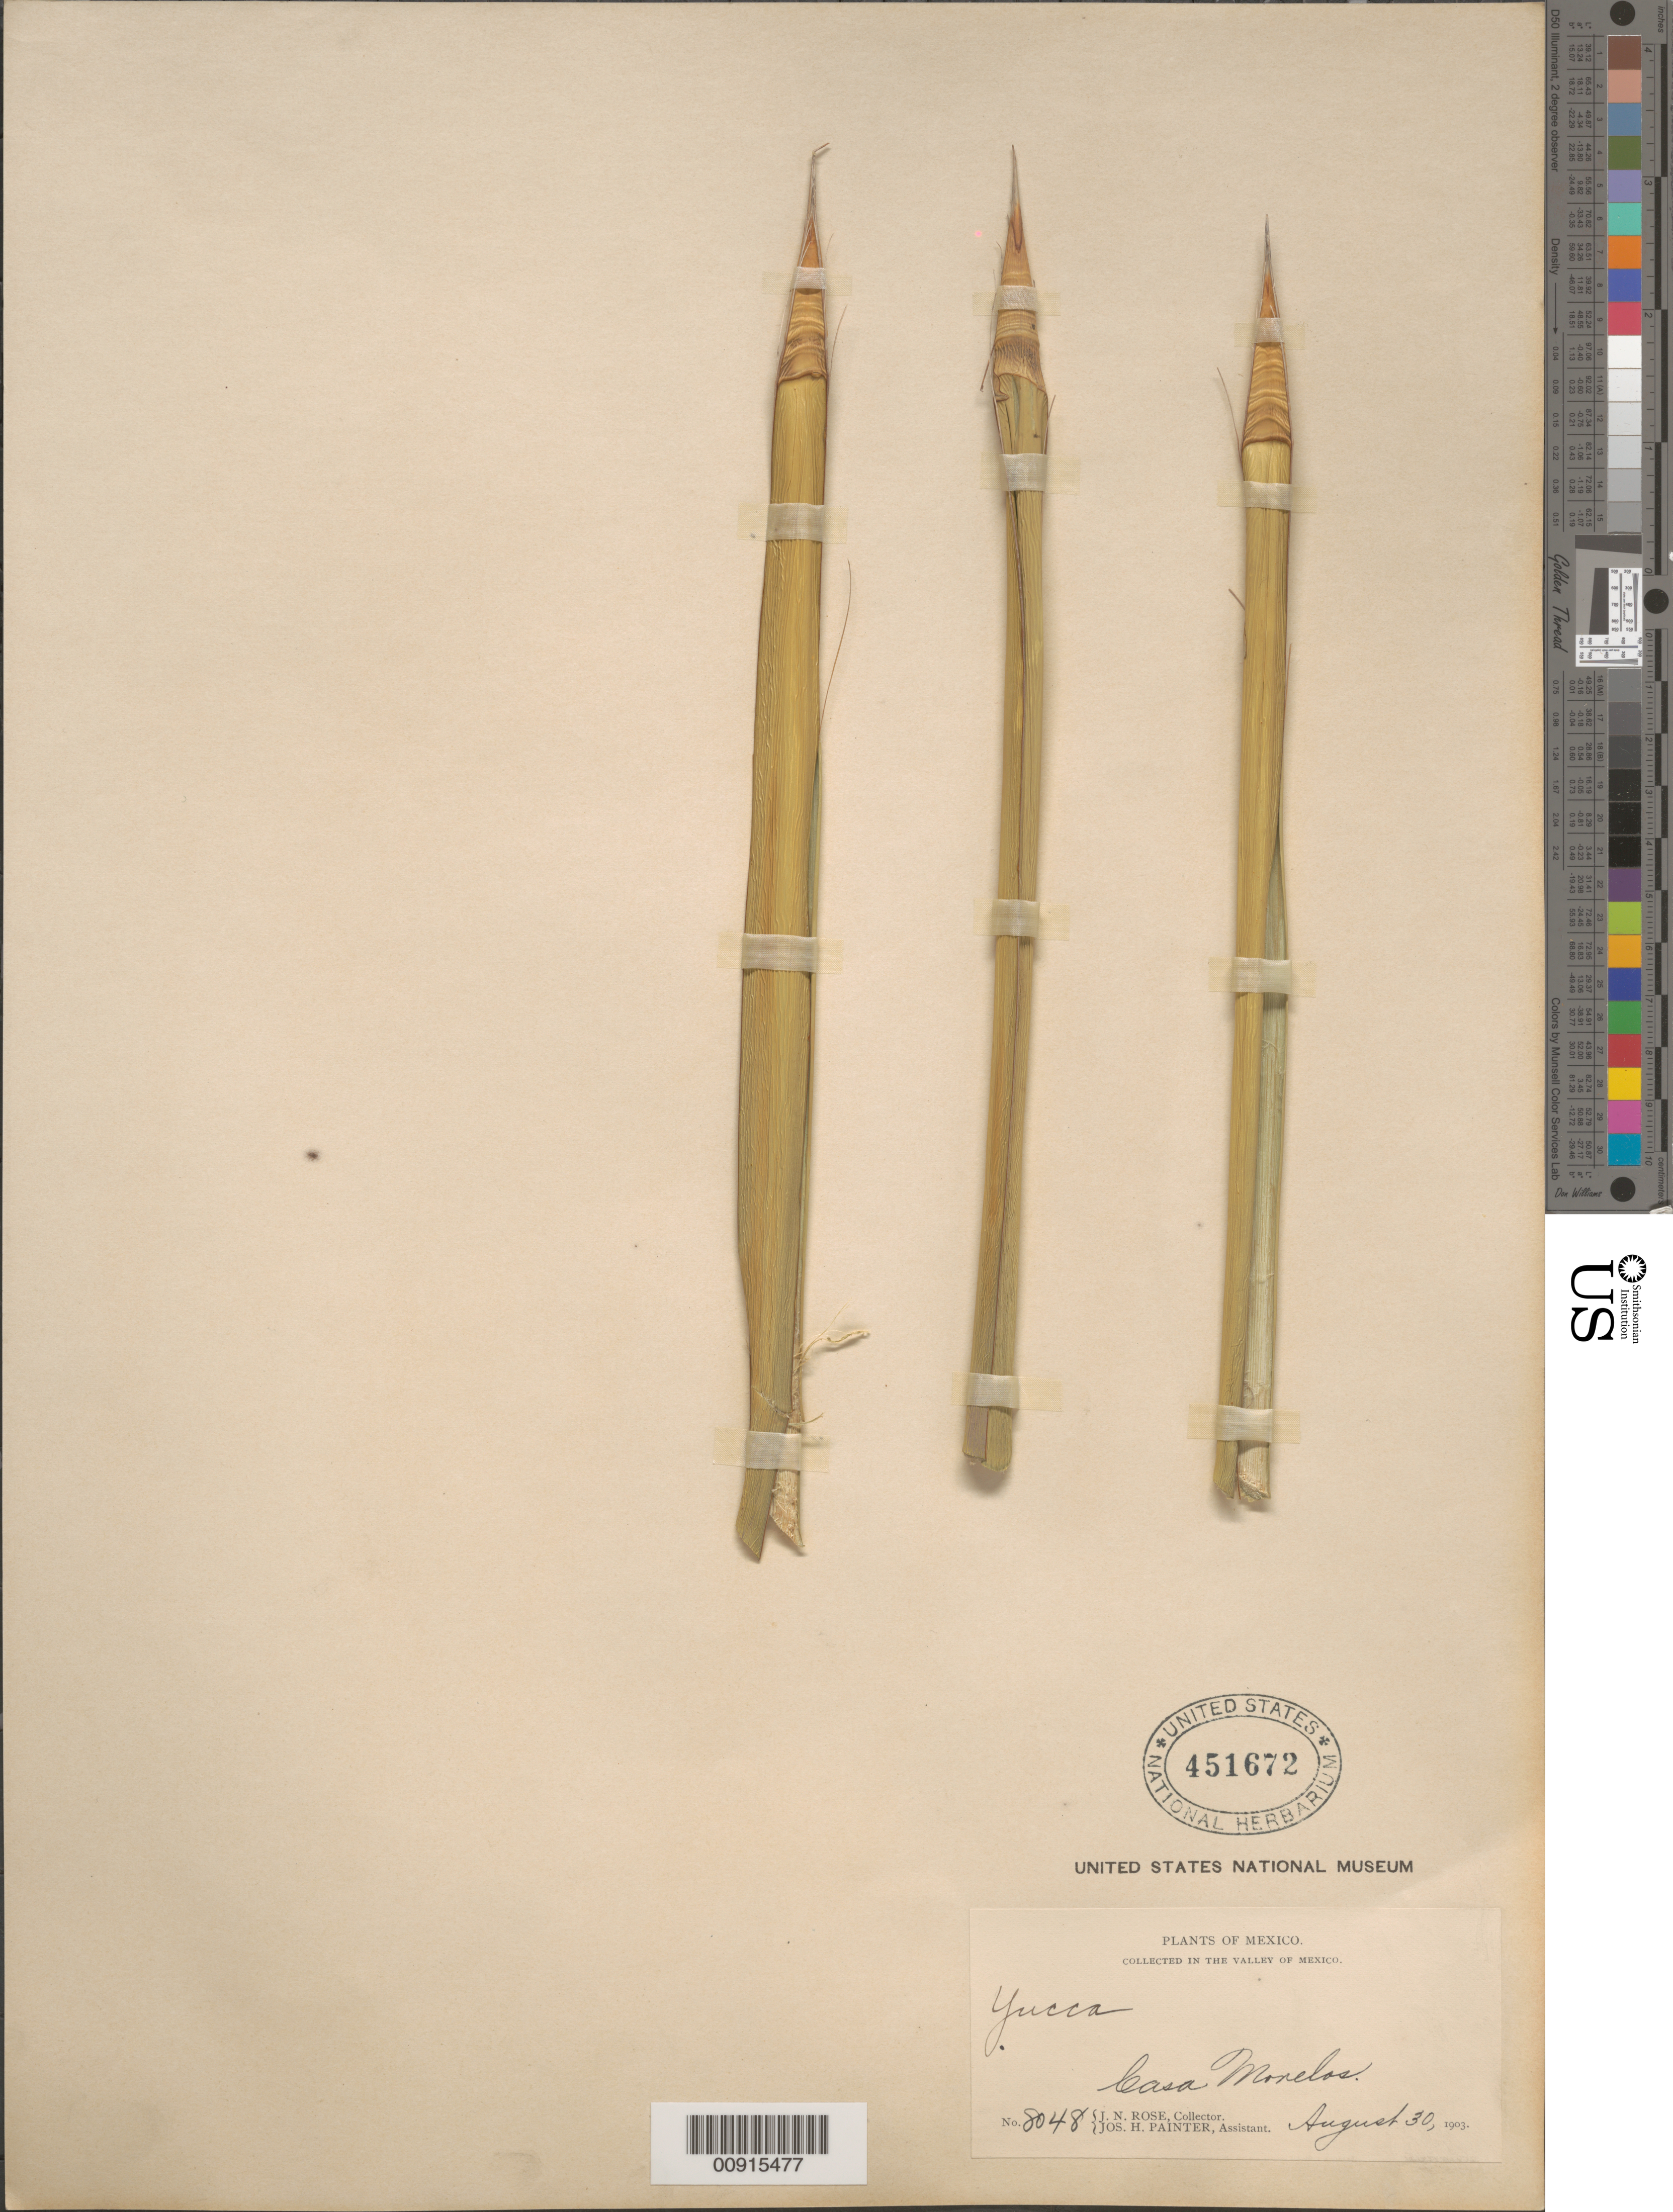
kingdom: Plantae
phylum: Tracheophyta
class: Liliopsida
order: Asparagales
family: Asparagaceae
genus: Yucca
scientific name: Yucca sp.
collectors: J. N. Rose & J. H. Painter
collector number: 8048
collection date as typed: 30 Aug 1903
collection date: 1903-08-30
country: Mexico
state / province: Hidalgo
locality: Casa Morelos in the Valley of México.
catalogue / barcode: US 451672